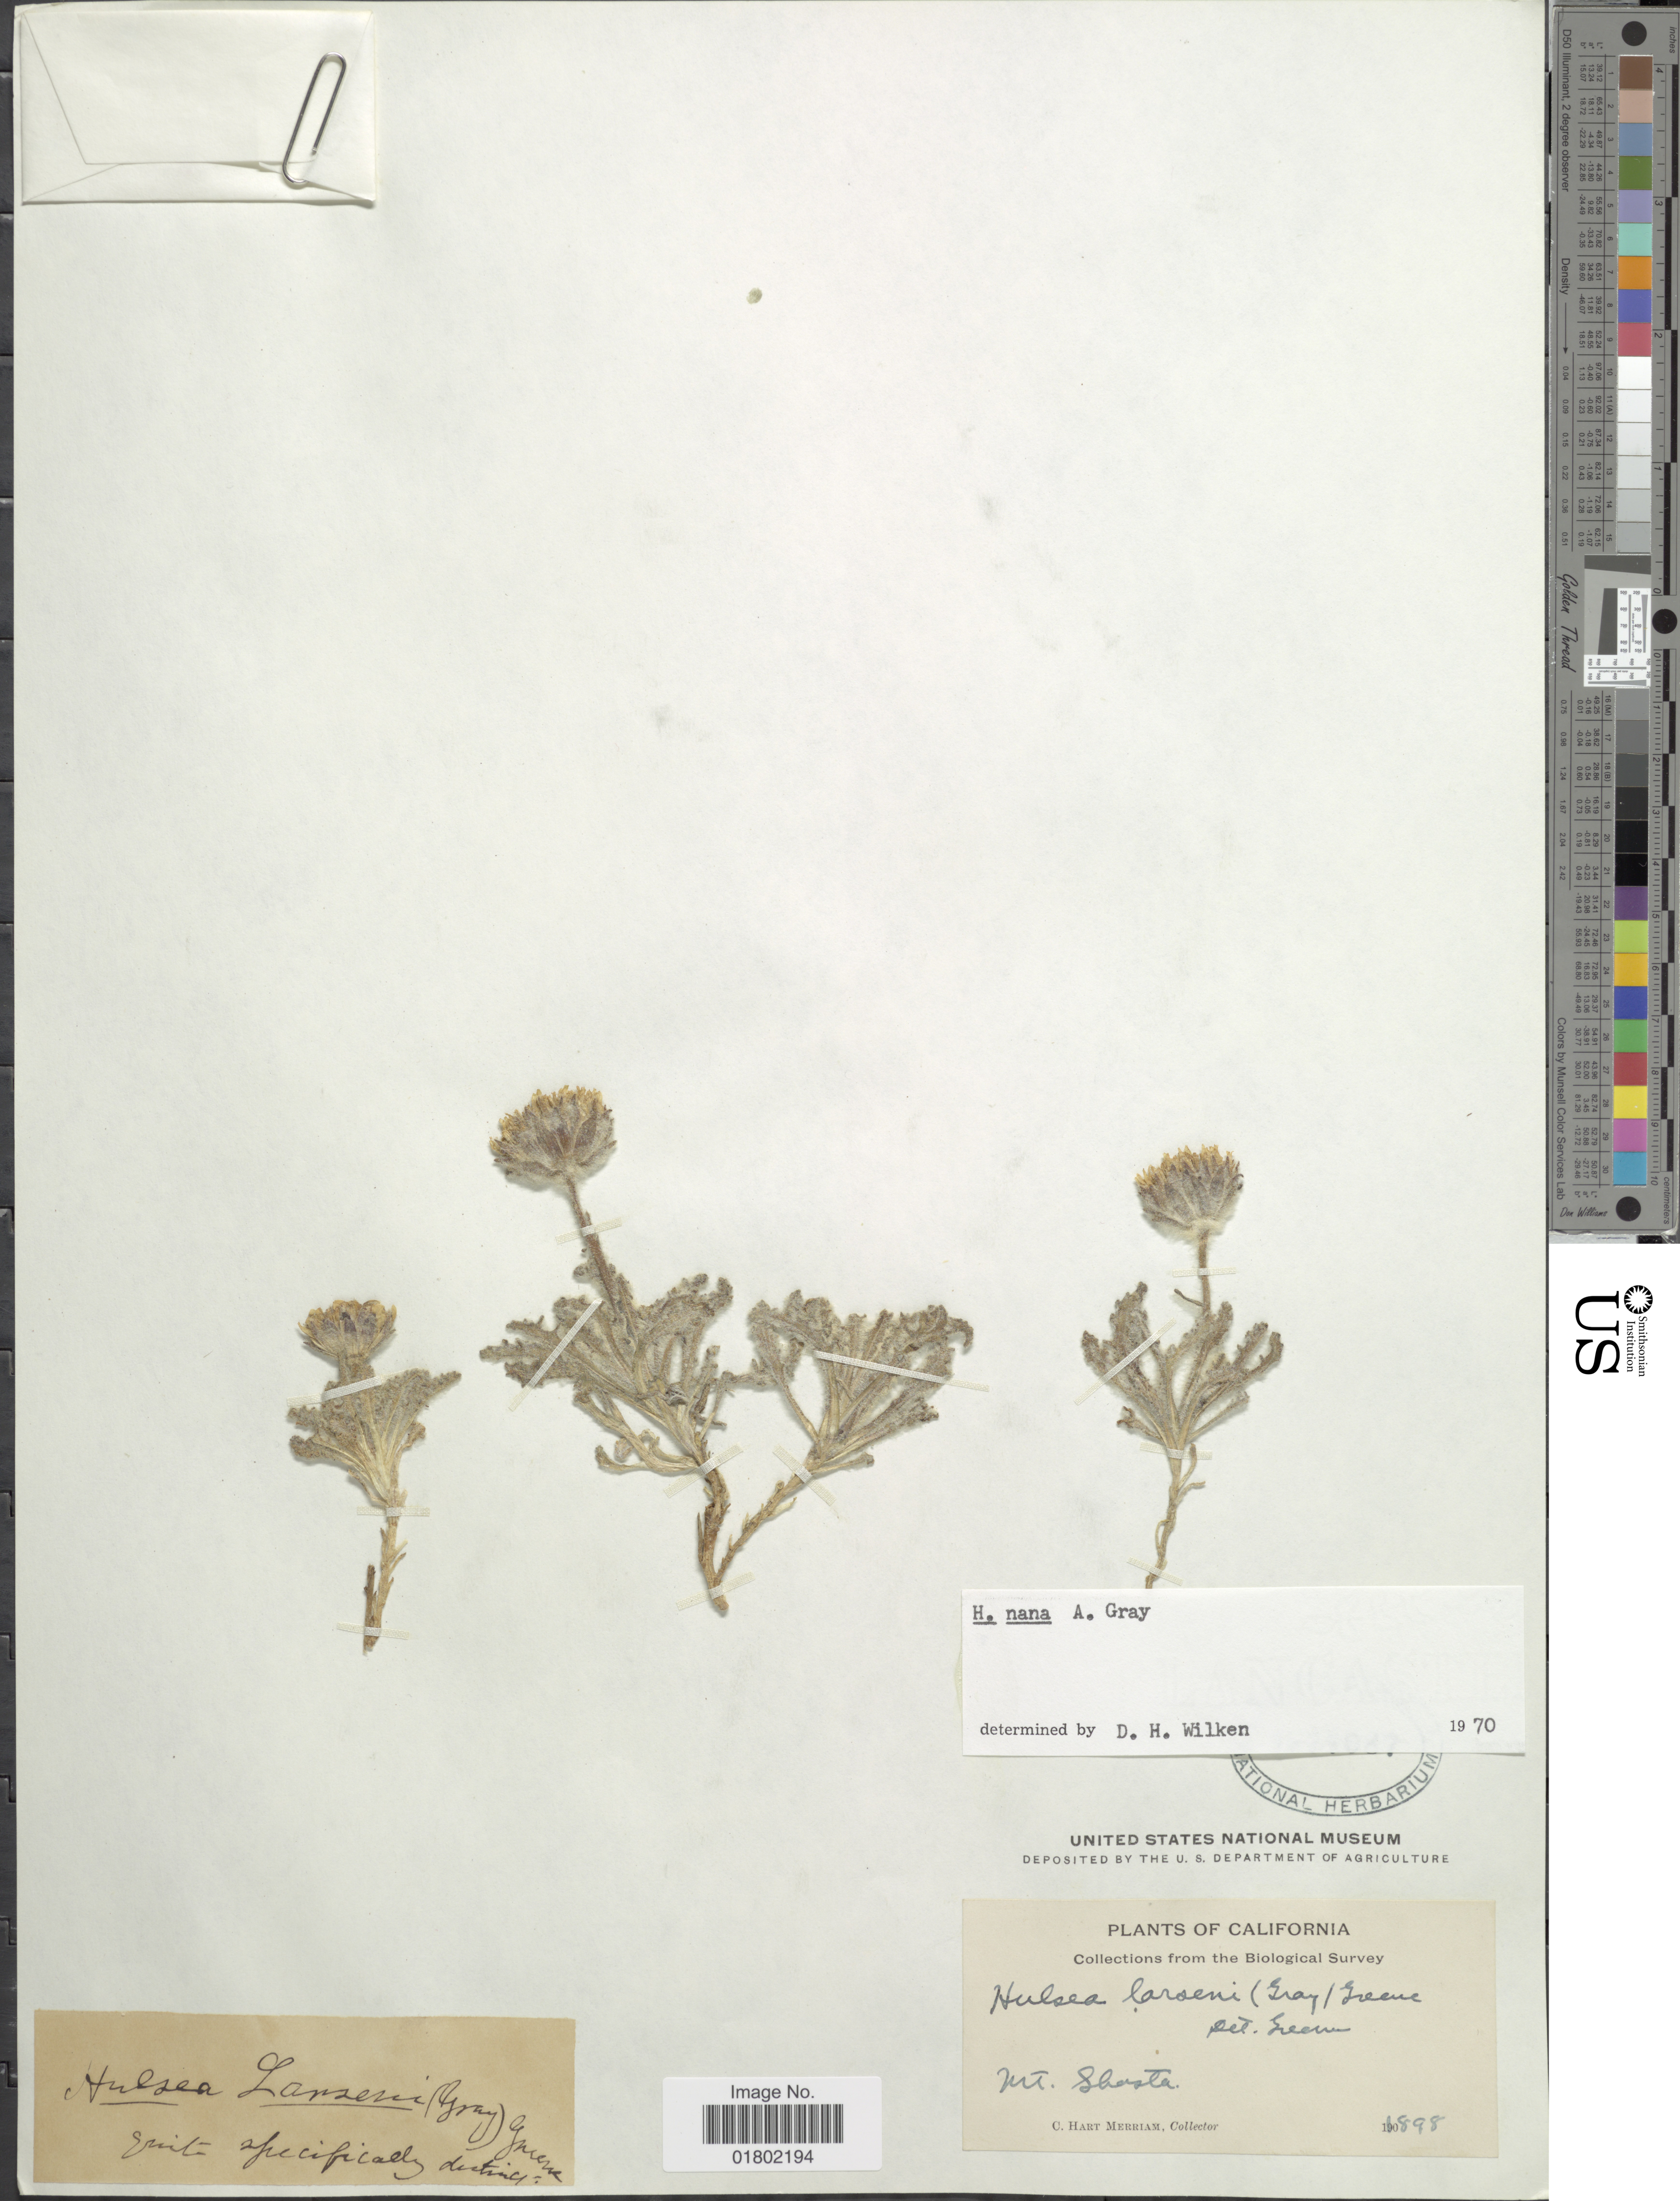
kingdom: Plantae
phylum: Tracheophyta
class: Magnoliopsida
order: Asterales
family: Asteraceae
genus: Hulsea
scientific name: Hulsea nana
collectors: C. Merriam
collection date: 1898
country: United States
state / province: California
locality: Mt. Shasta